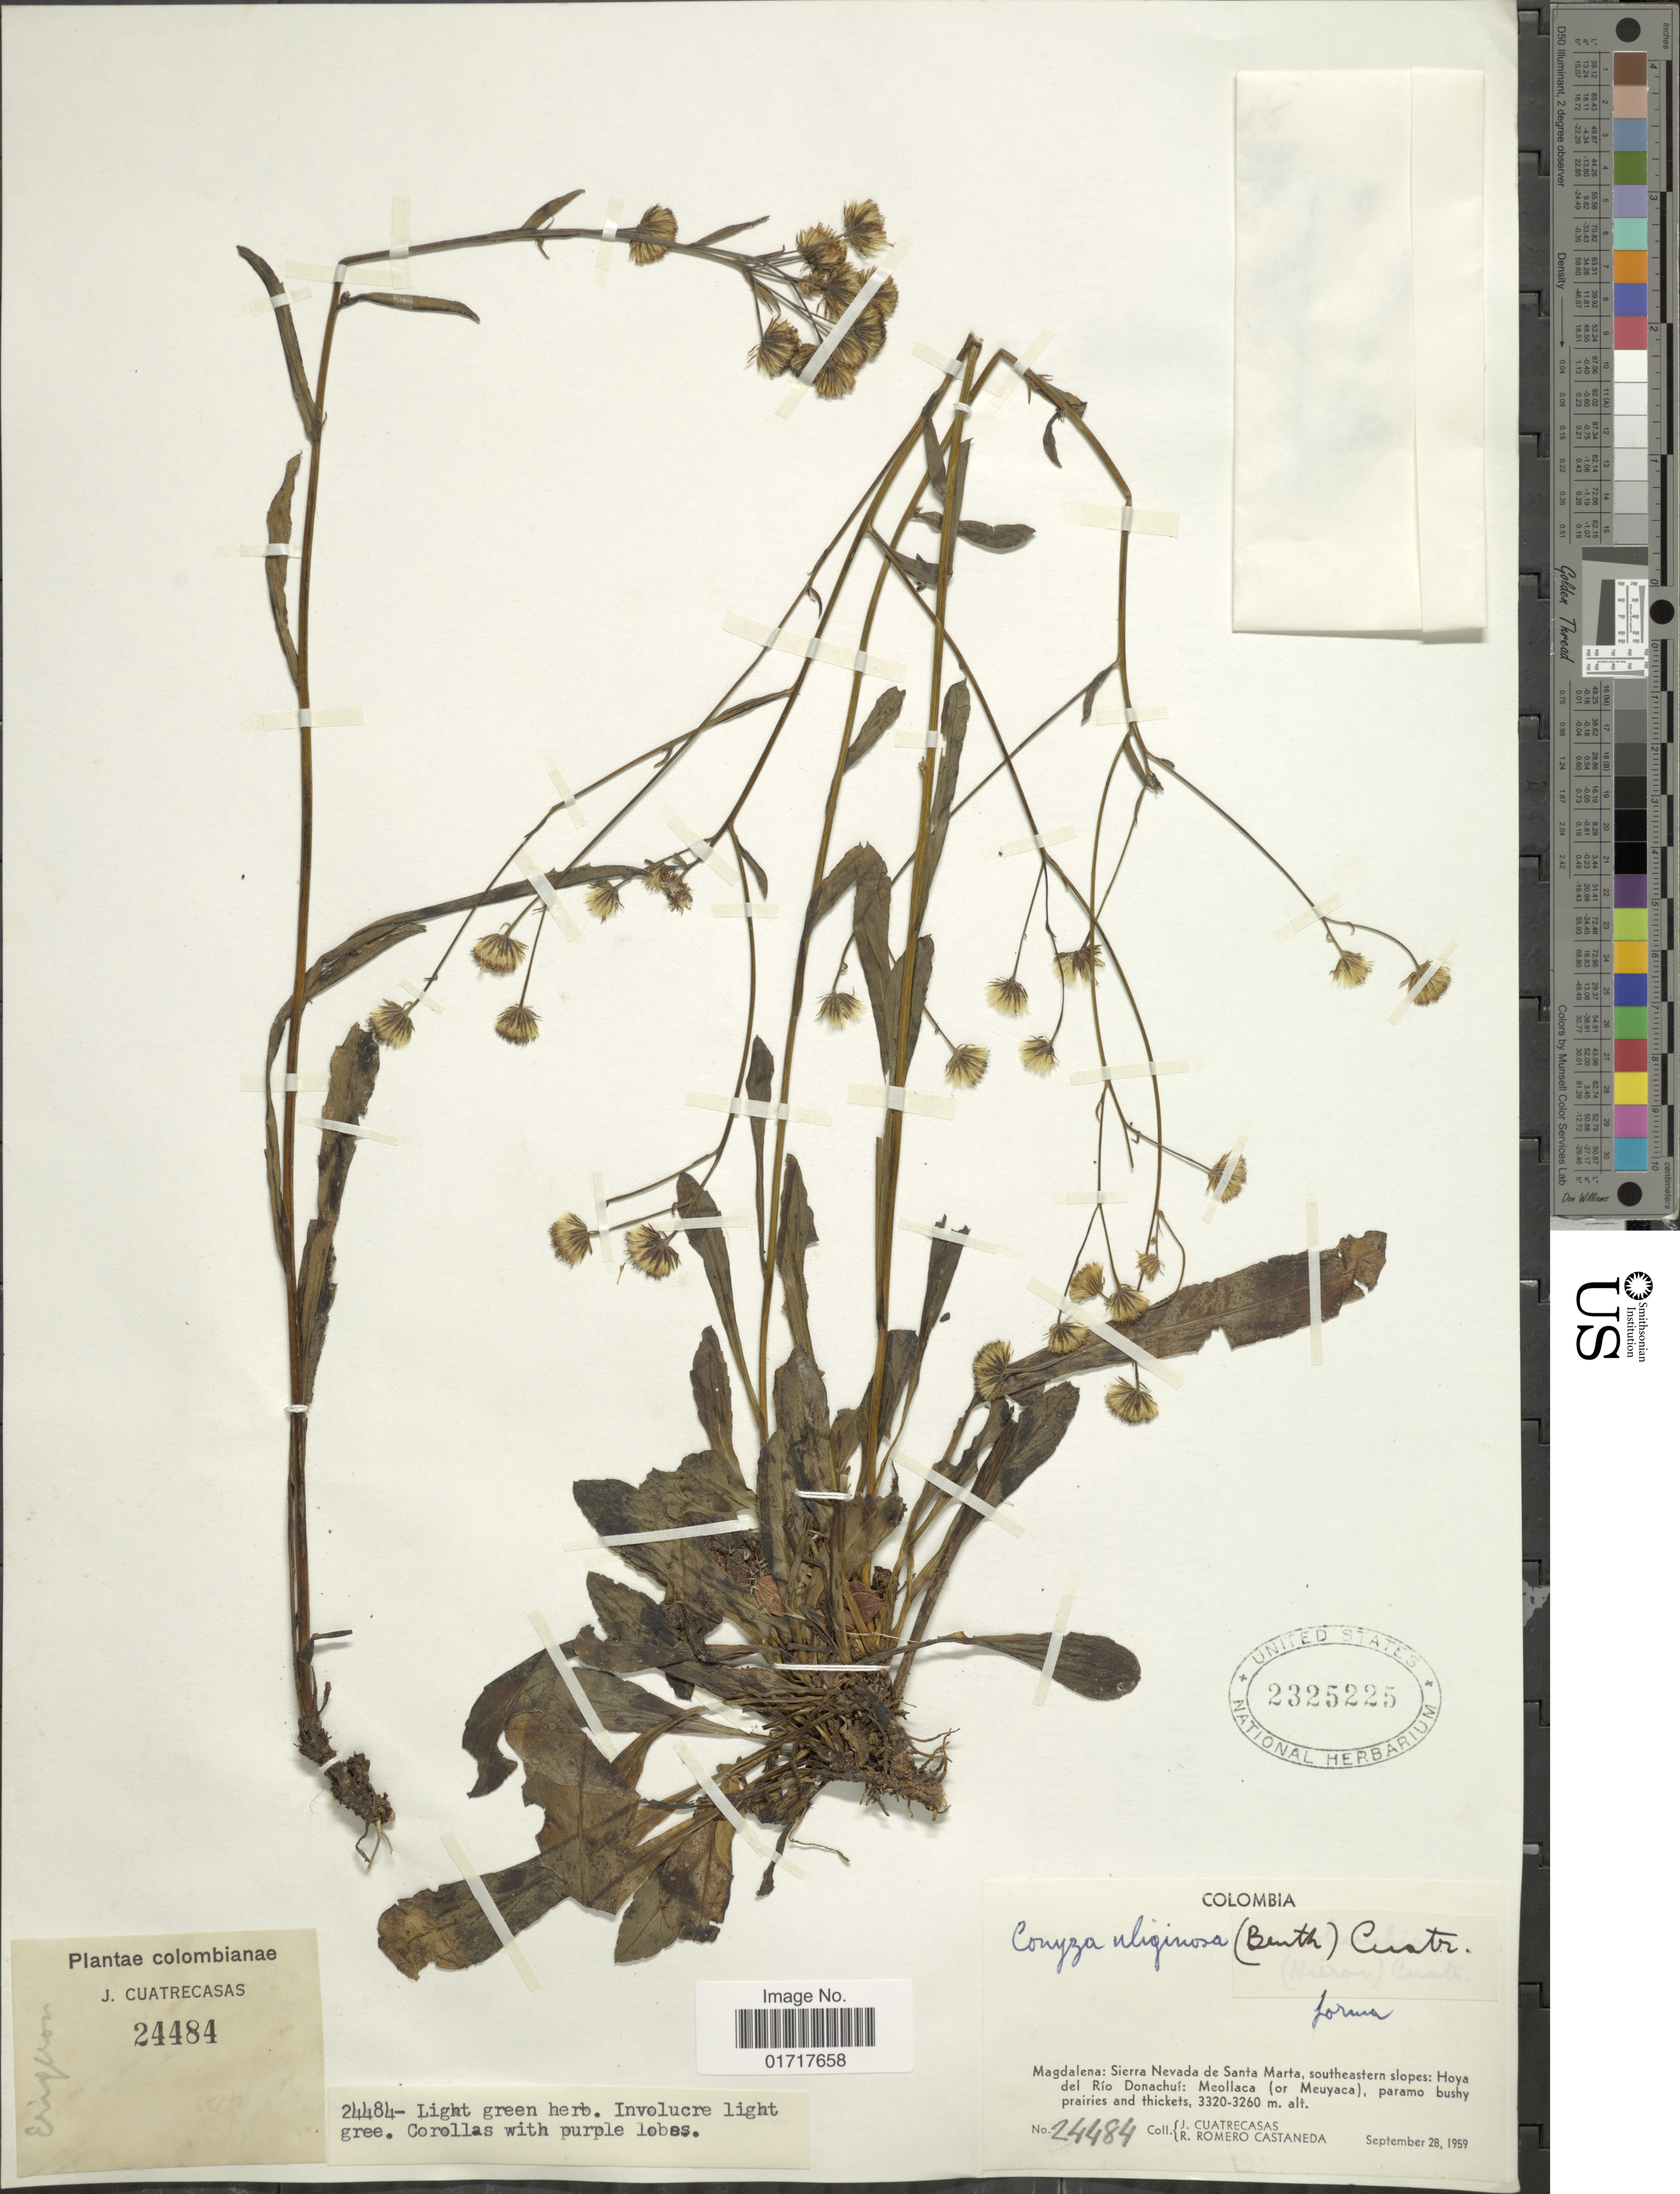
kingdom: Plantae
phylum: Tracheophyta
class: Magnoliopsida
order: Asterales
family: Asteraceae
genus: Conyza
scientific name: Conyza uliginosa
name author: (Benth.) Cuatrec.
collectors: J. Cuatrecasas & R. Romero Castañeda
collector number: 24484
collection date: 1959-09-28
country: Colombia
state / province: Magdalena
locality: Magadelena: Sierra Nevada de Santa Marta, southeastern slopes: Hoya del Rio Donachui: Meollaca (or Meuyaca), paramo bushy prairies and thickets.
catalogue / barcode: US 2325225